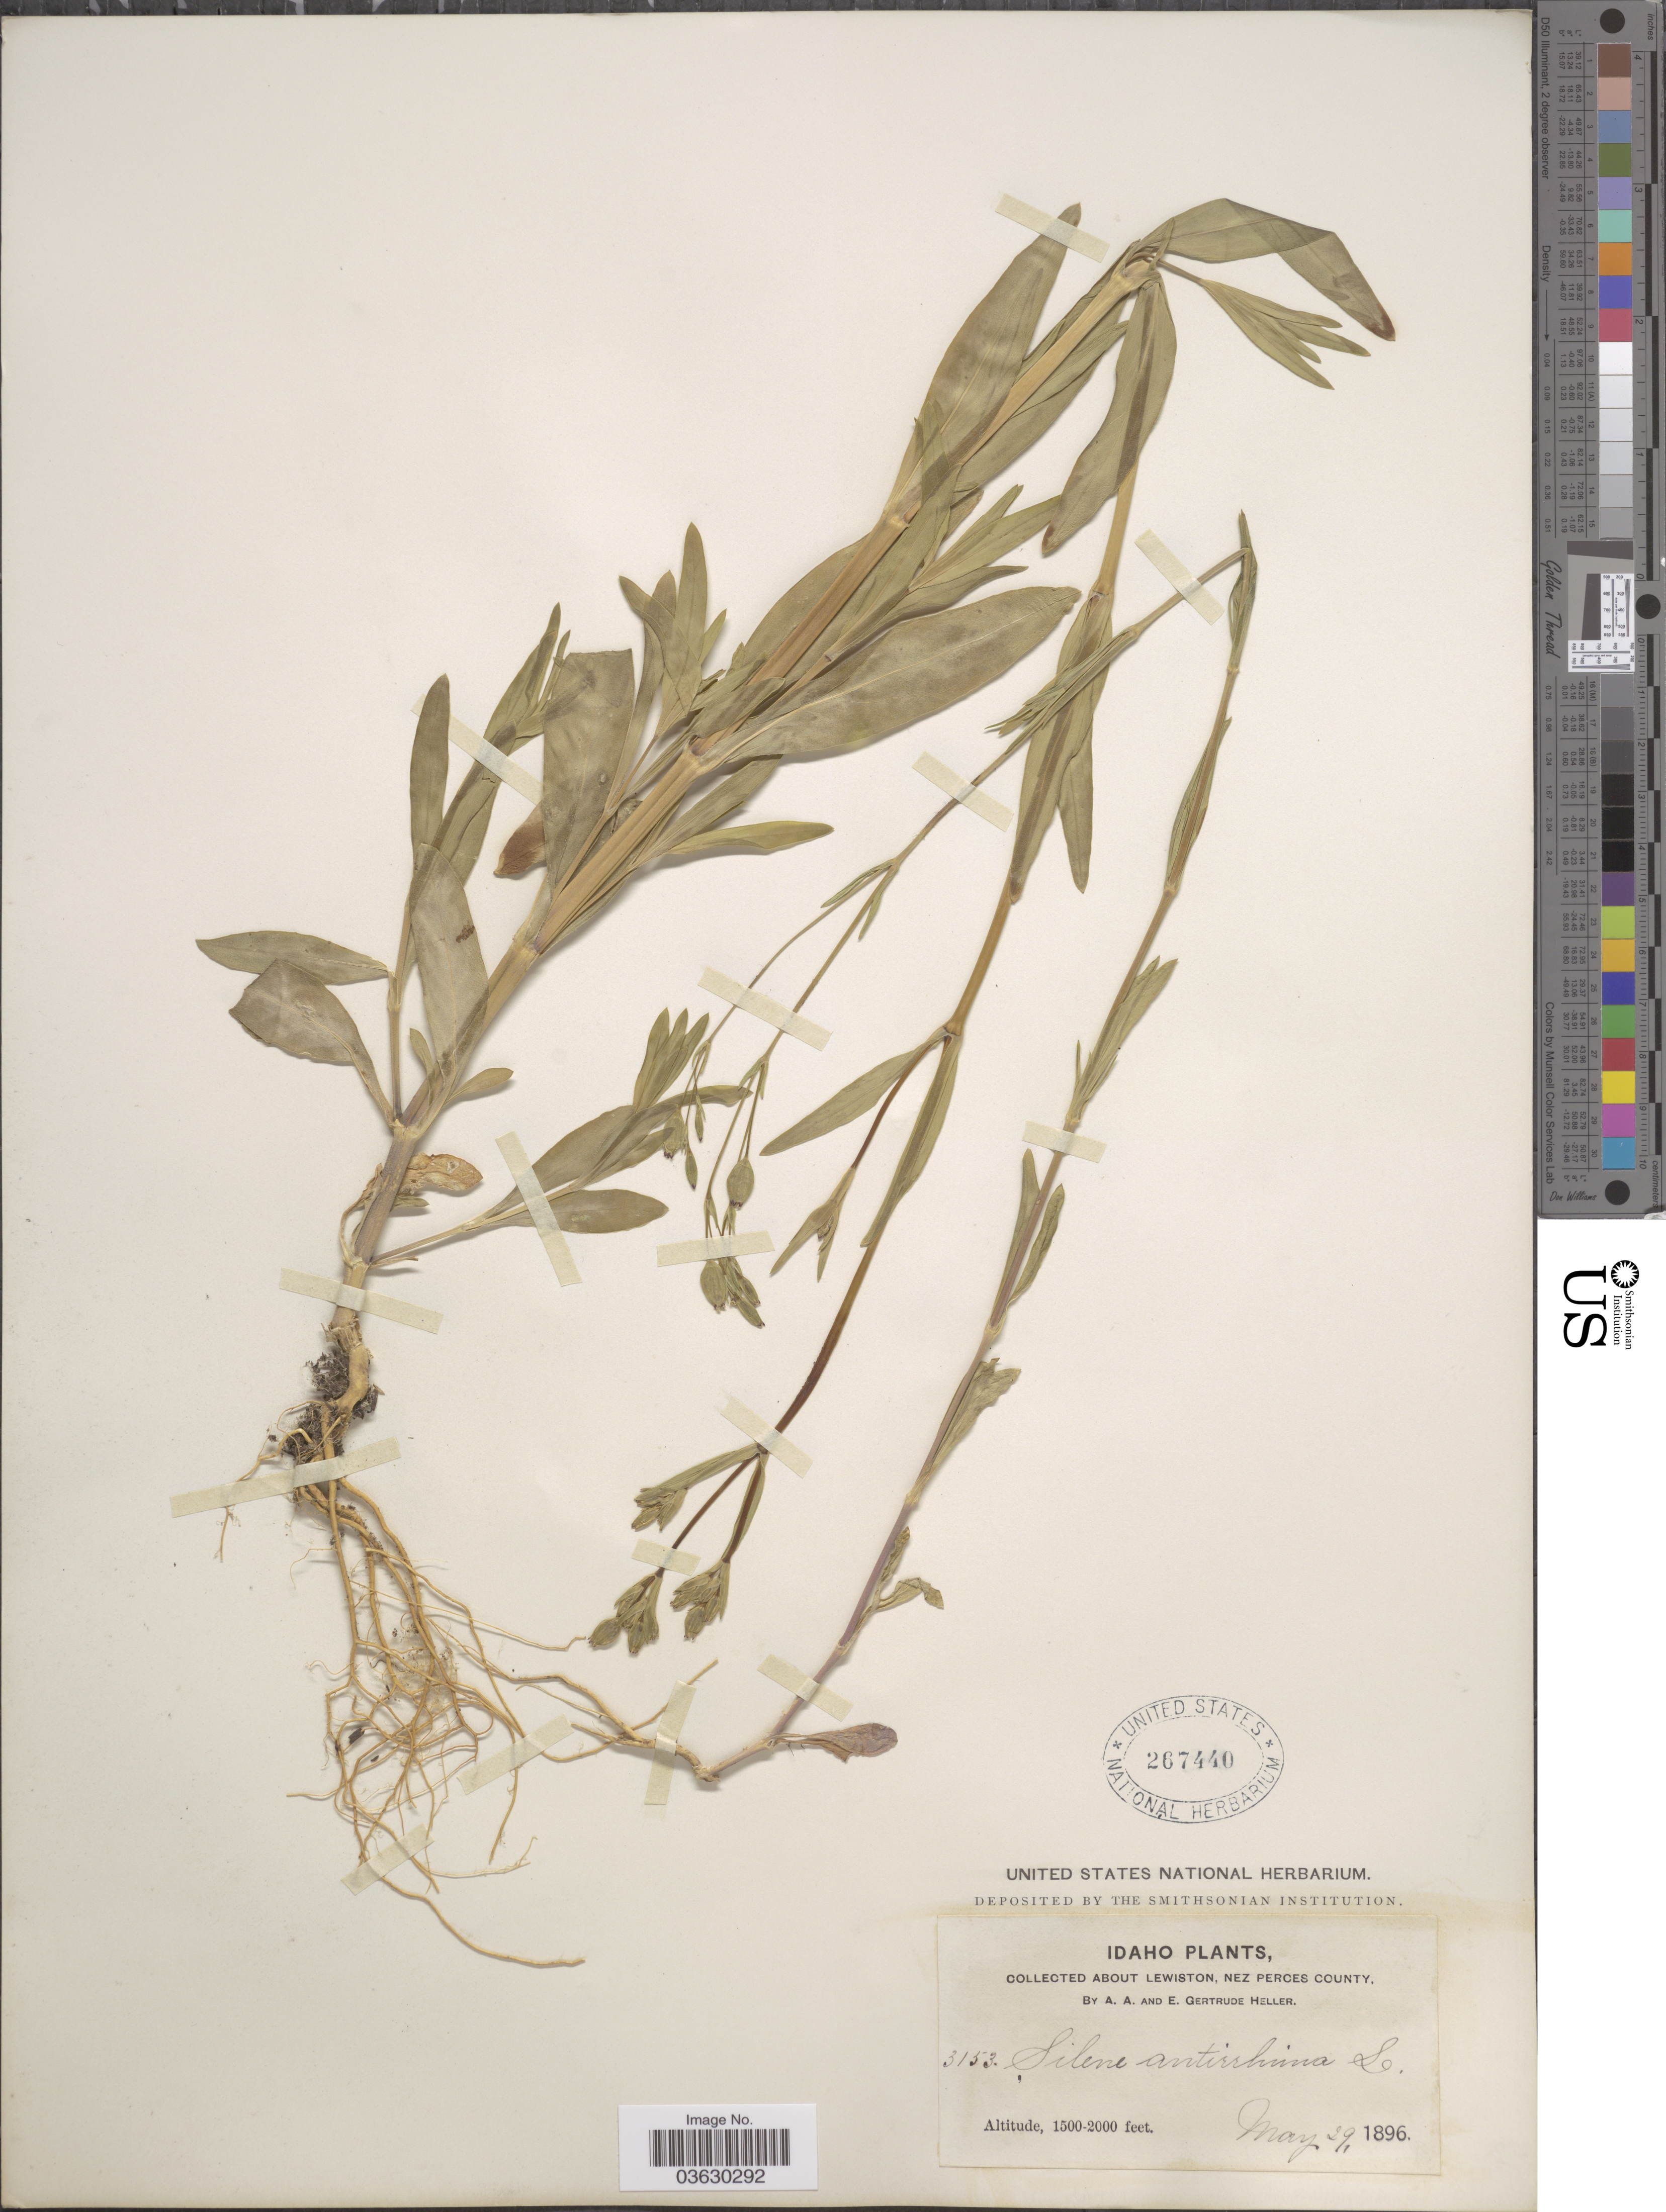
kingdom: Plantae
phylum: Tracheophyta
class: Magnoliopsida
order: Caryophyllales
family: Caryophyllaceae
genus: Silene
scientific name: Silene antirrhina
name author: L.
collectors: A. A. Heller & E. Gertrude Heller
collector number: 3153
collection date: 1896-05-29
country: United States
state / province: Idaho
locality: About Lewiston, Nez Perces County.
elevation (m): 457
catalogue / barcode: US 267440